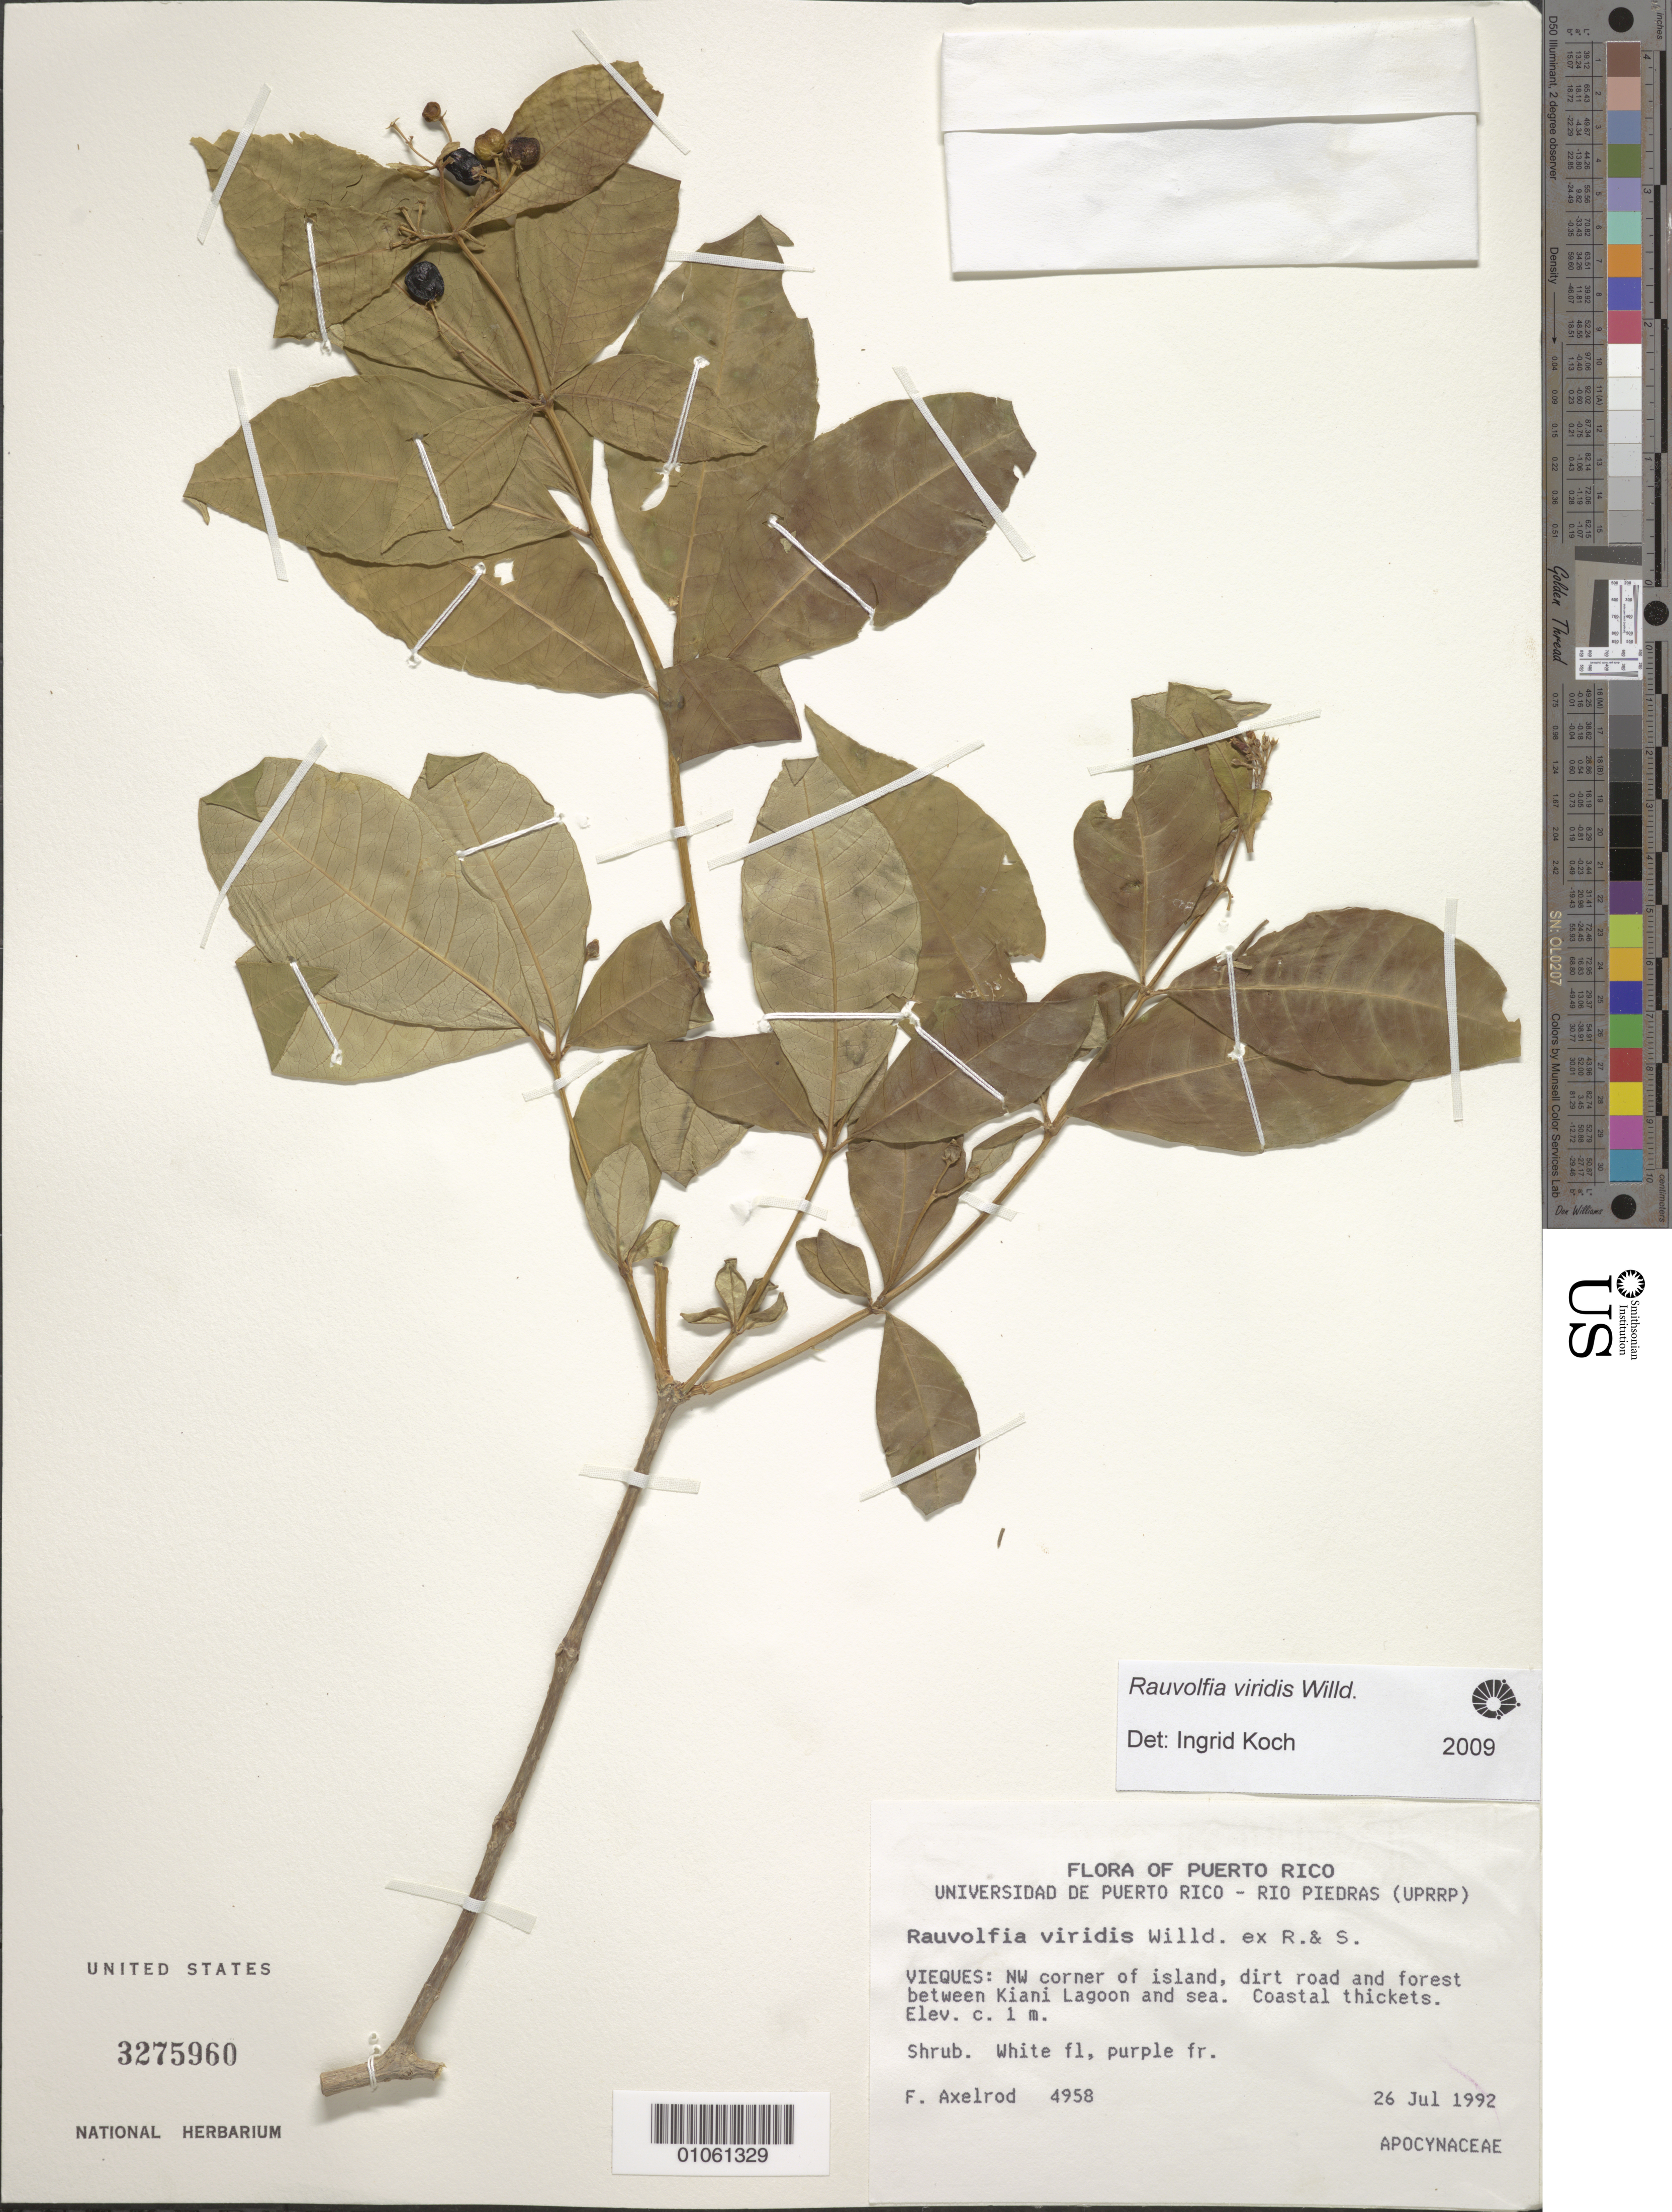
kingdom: Plantae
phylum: Tracheophyta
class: Magnoliopsida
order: Gentianales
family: Apocynaceae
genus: Rauvolfia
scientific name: Rauvolfia viridis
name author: Willd. ex Roem. & Schult.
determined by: Koch, I.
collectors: F. S. Axelrod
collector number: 4958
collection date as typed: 26 Jul 1992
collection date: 1992-07-26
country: Puerto Rico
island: Vieques I.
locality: NW corner of island, between Kiani Lagoon and the sea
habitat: Dirt road and forest; coastal thickets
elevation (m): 1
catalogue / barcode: US 3275960